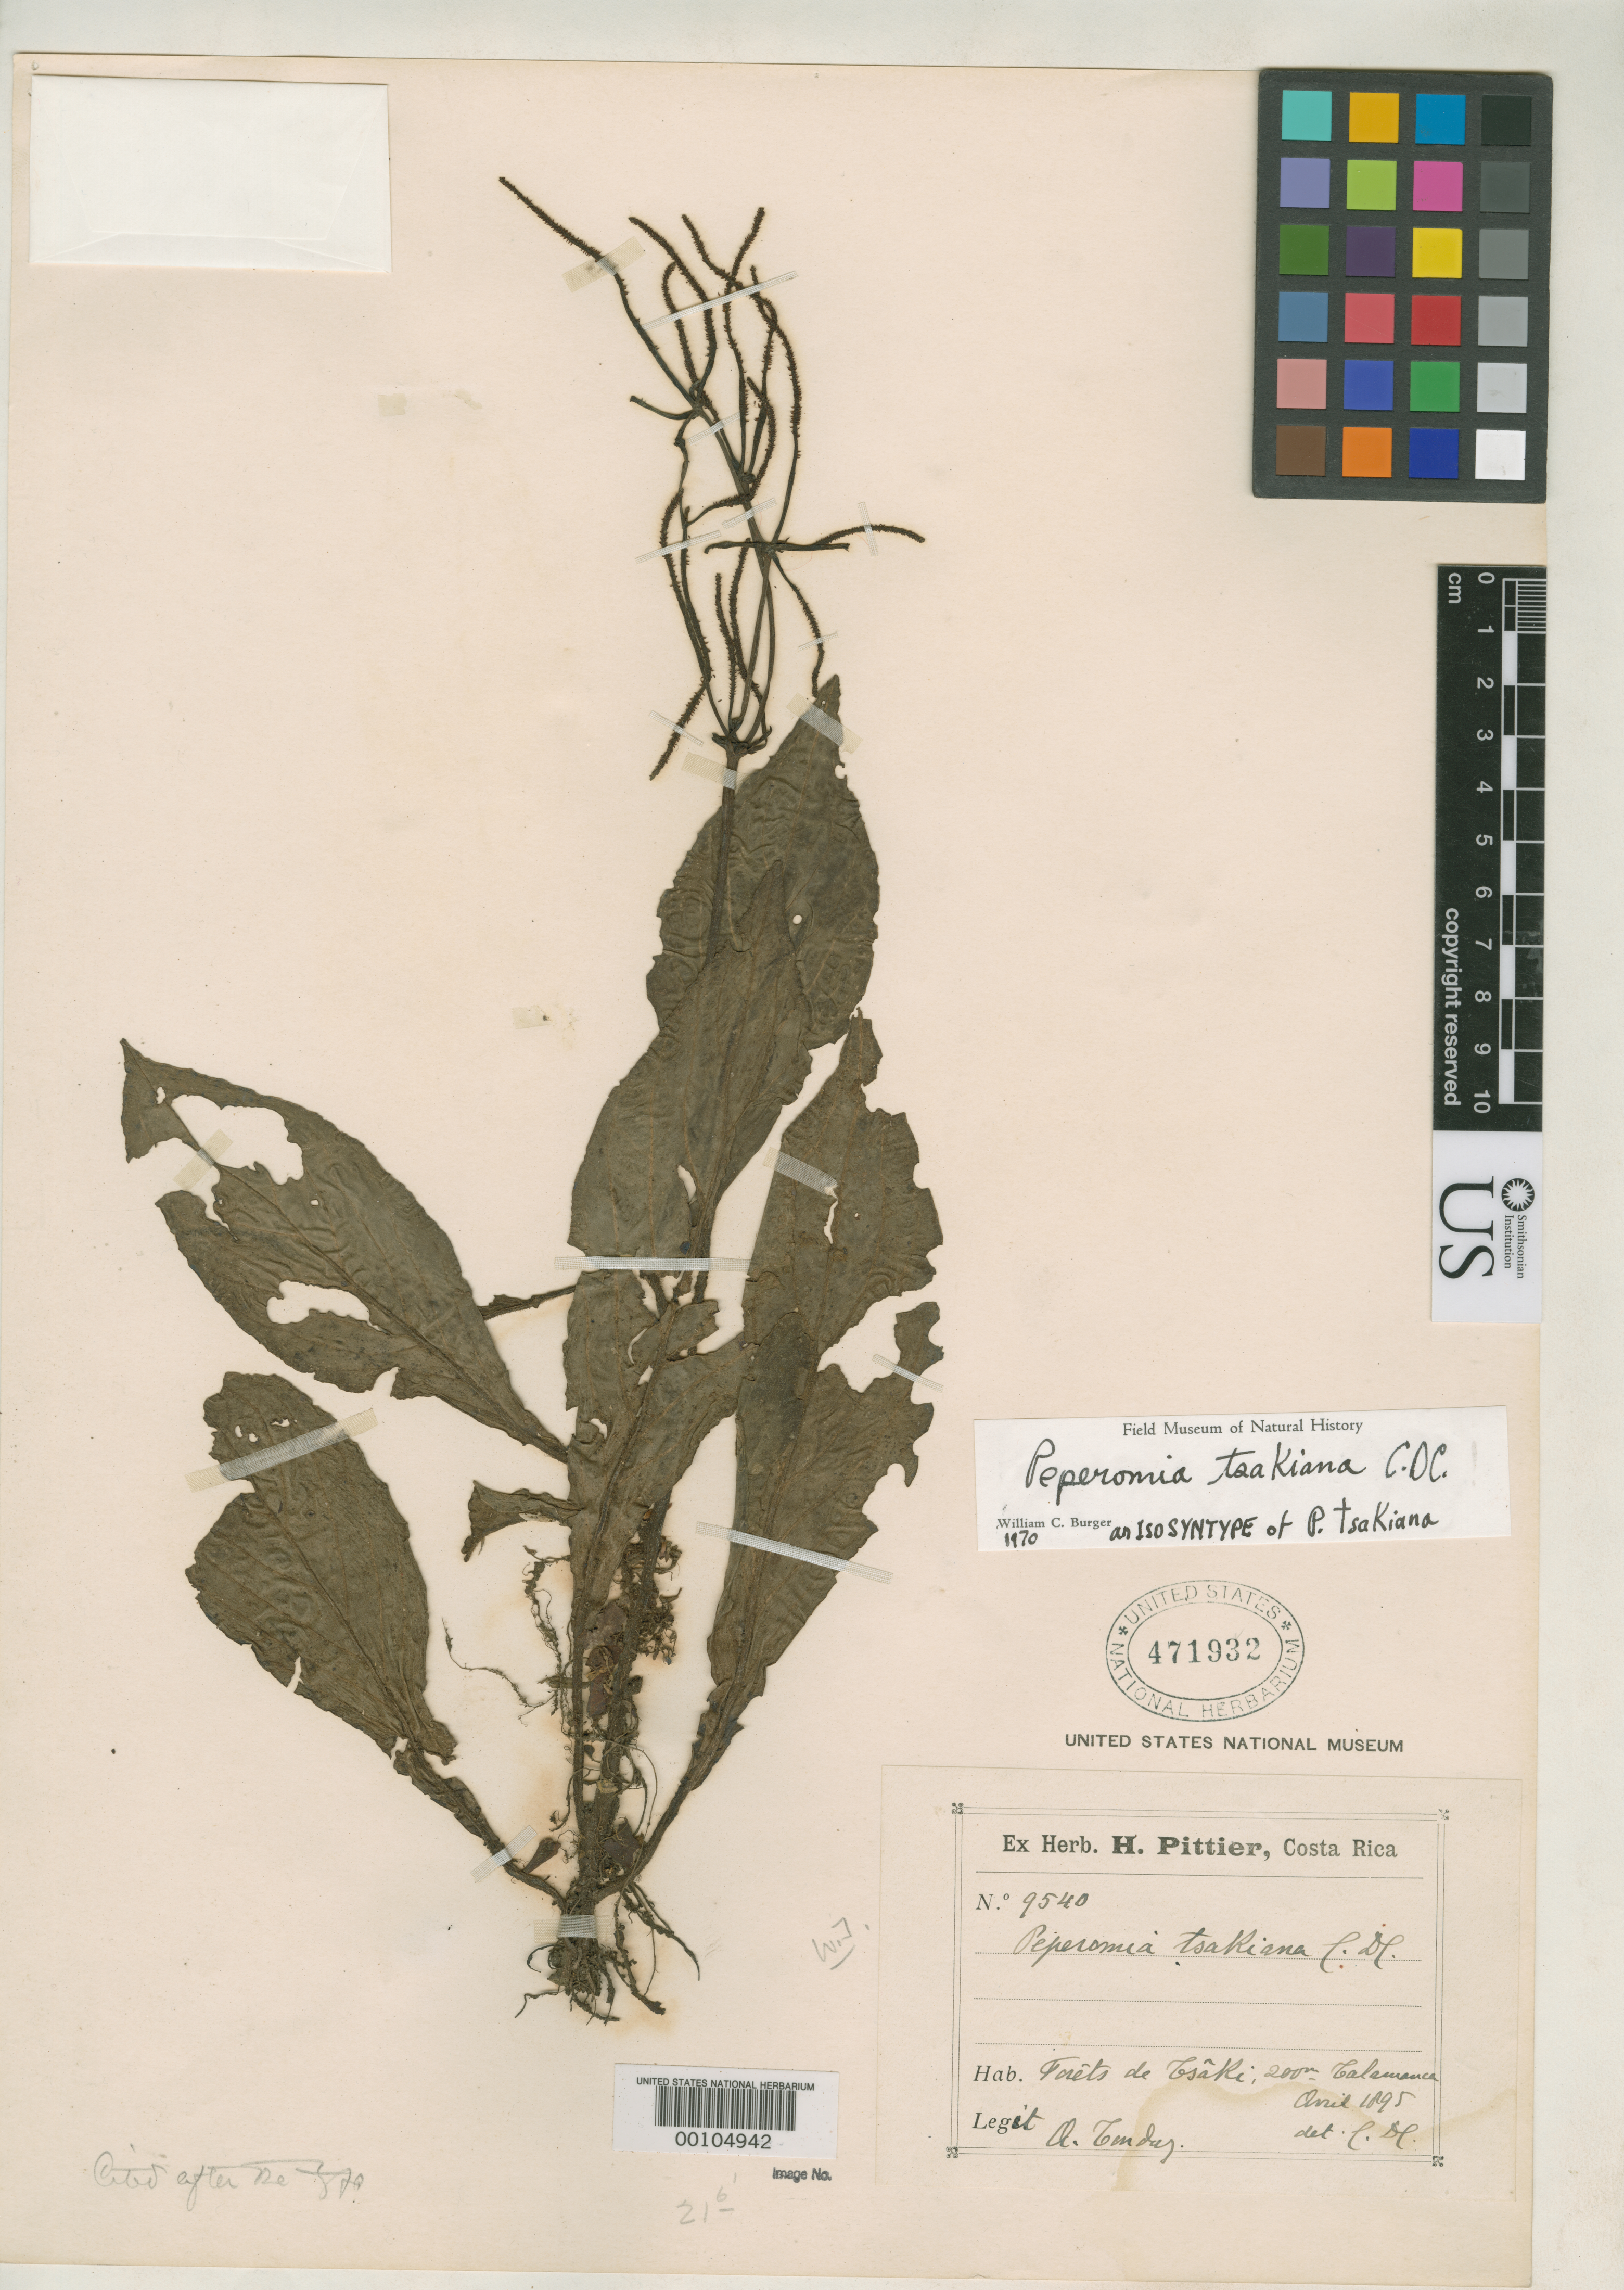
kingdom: Plantae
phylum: Tracheophyta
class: Magnoliopsida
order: Piperales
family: Piperaceae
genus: Peperomia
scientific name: Peperomia tsakiana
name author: C. DC.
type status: Isosyntype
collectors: A. Tonduz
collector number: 9540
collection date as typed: Apr 1895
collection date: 1895-04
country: Costa Rica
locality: Forets de Tsaki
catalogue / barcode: US 471932